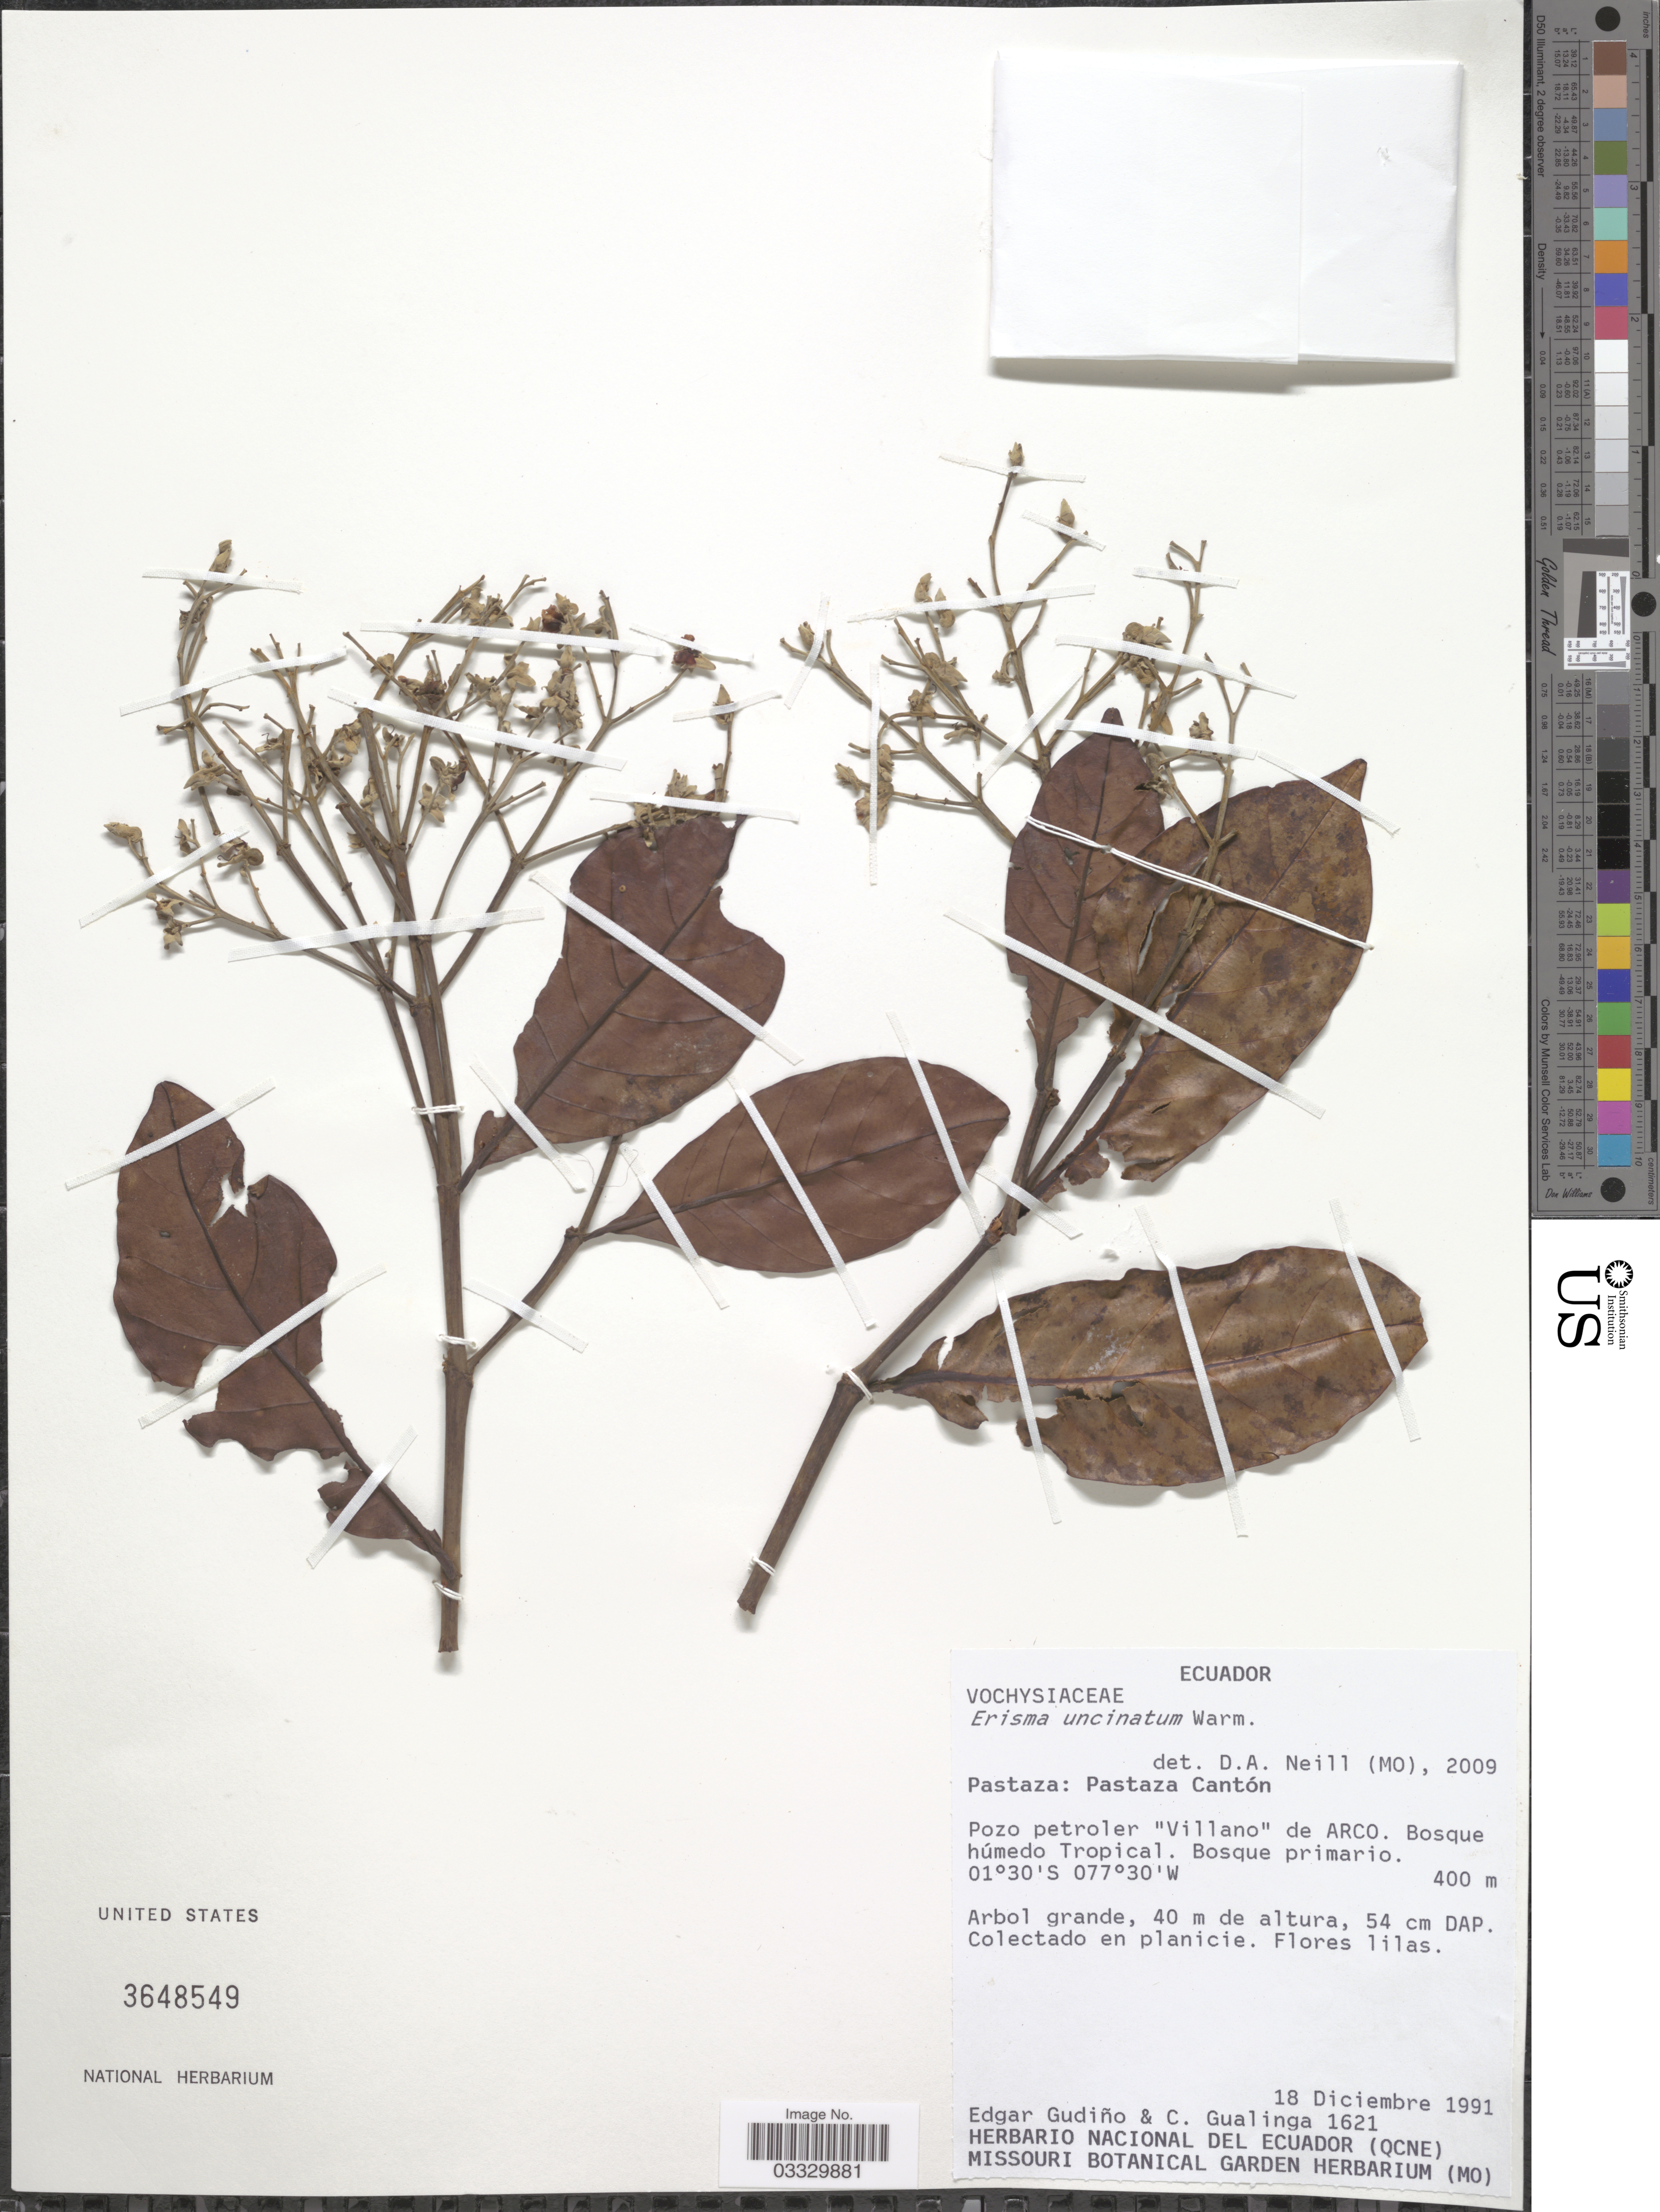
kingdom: Plantae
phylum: Tracheophyta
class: Magnoliopsida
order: Myrtales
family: Vochysiaceae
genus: Erisma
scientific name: Erisma uncinatum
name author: Warm.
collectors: E. Gudiño & C. Gualinga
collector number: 1621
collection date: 1991-12-18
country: Ecuador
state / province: Pastaza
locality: Pastaza Cantón. Pozo petroler "Villano" de ARCO.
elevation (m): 400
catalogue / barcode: US 3648549